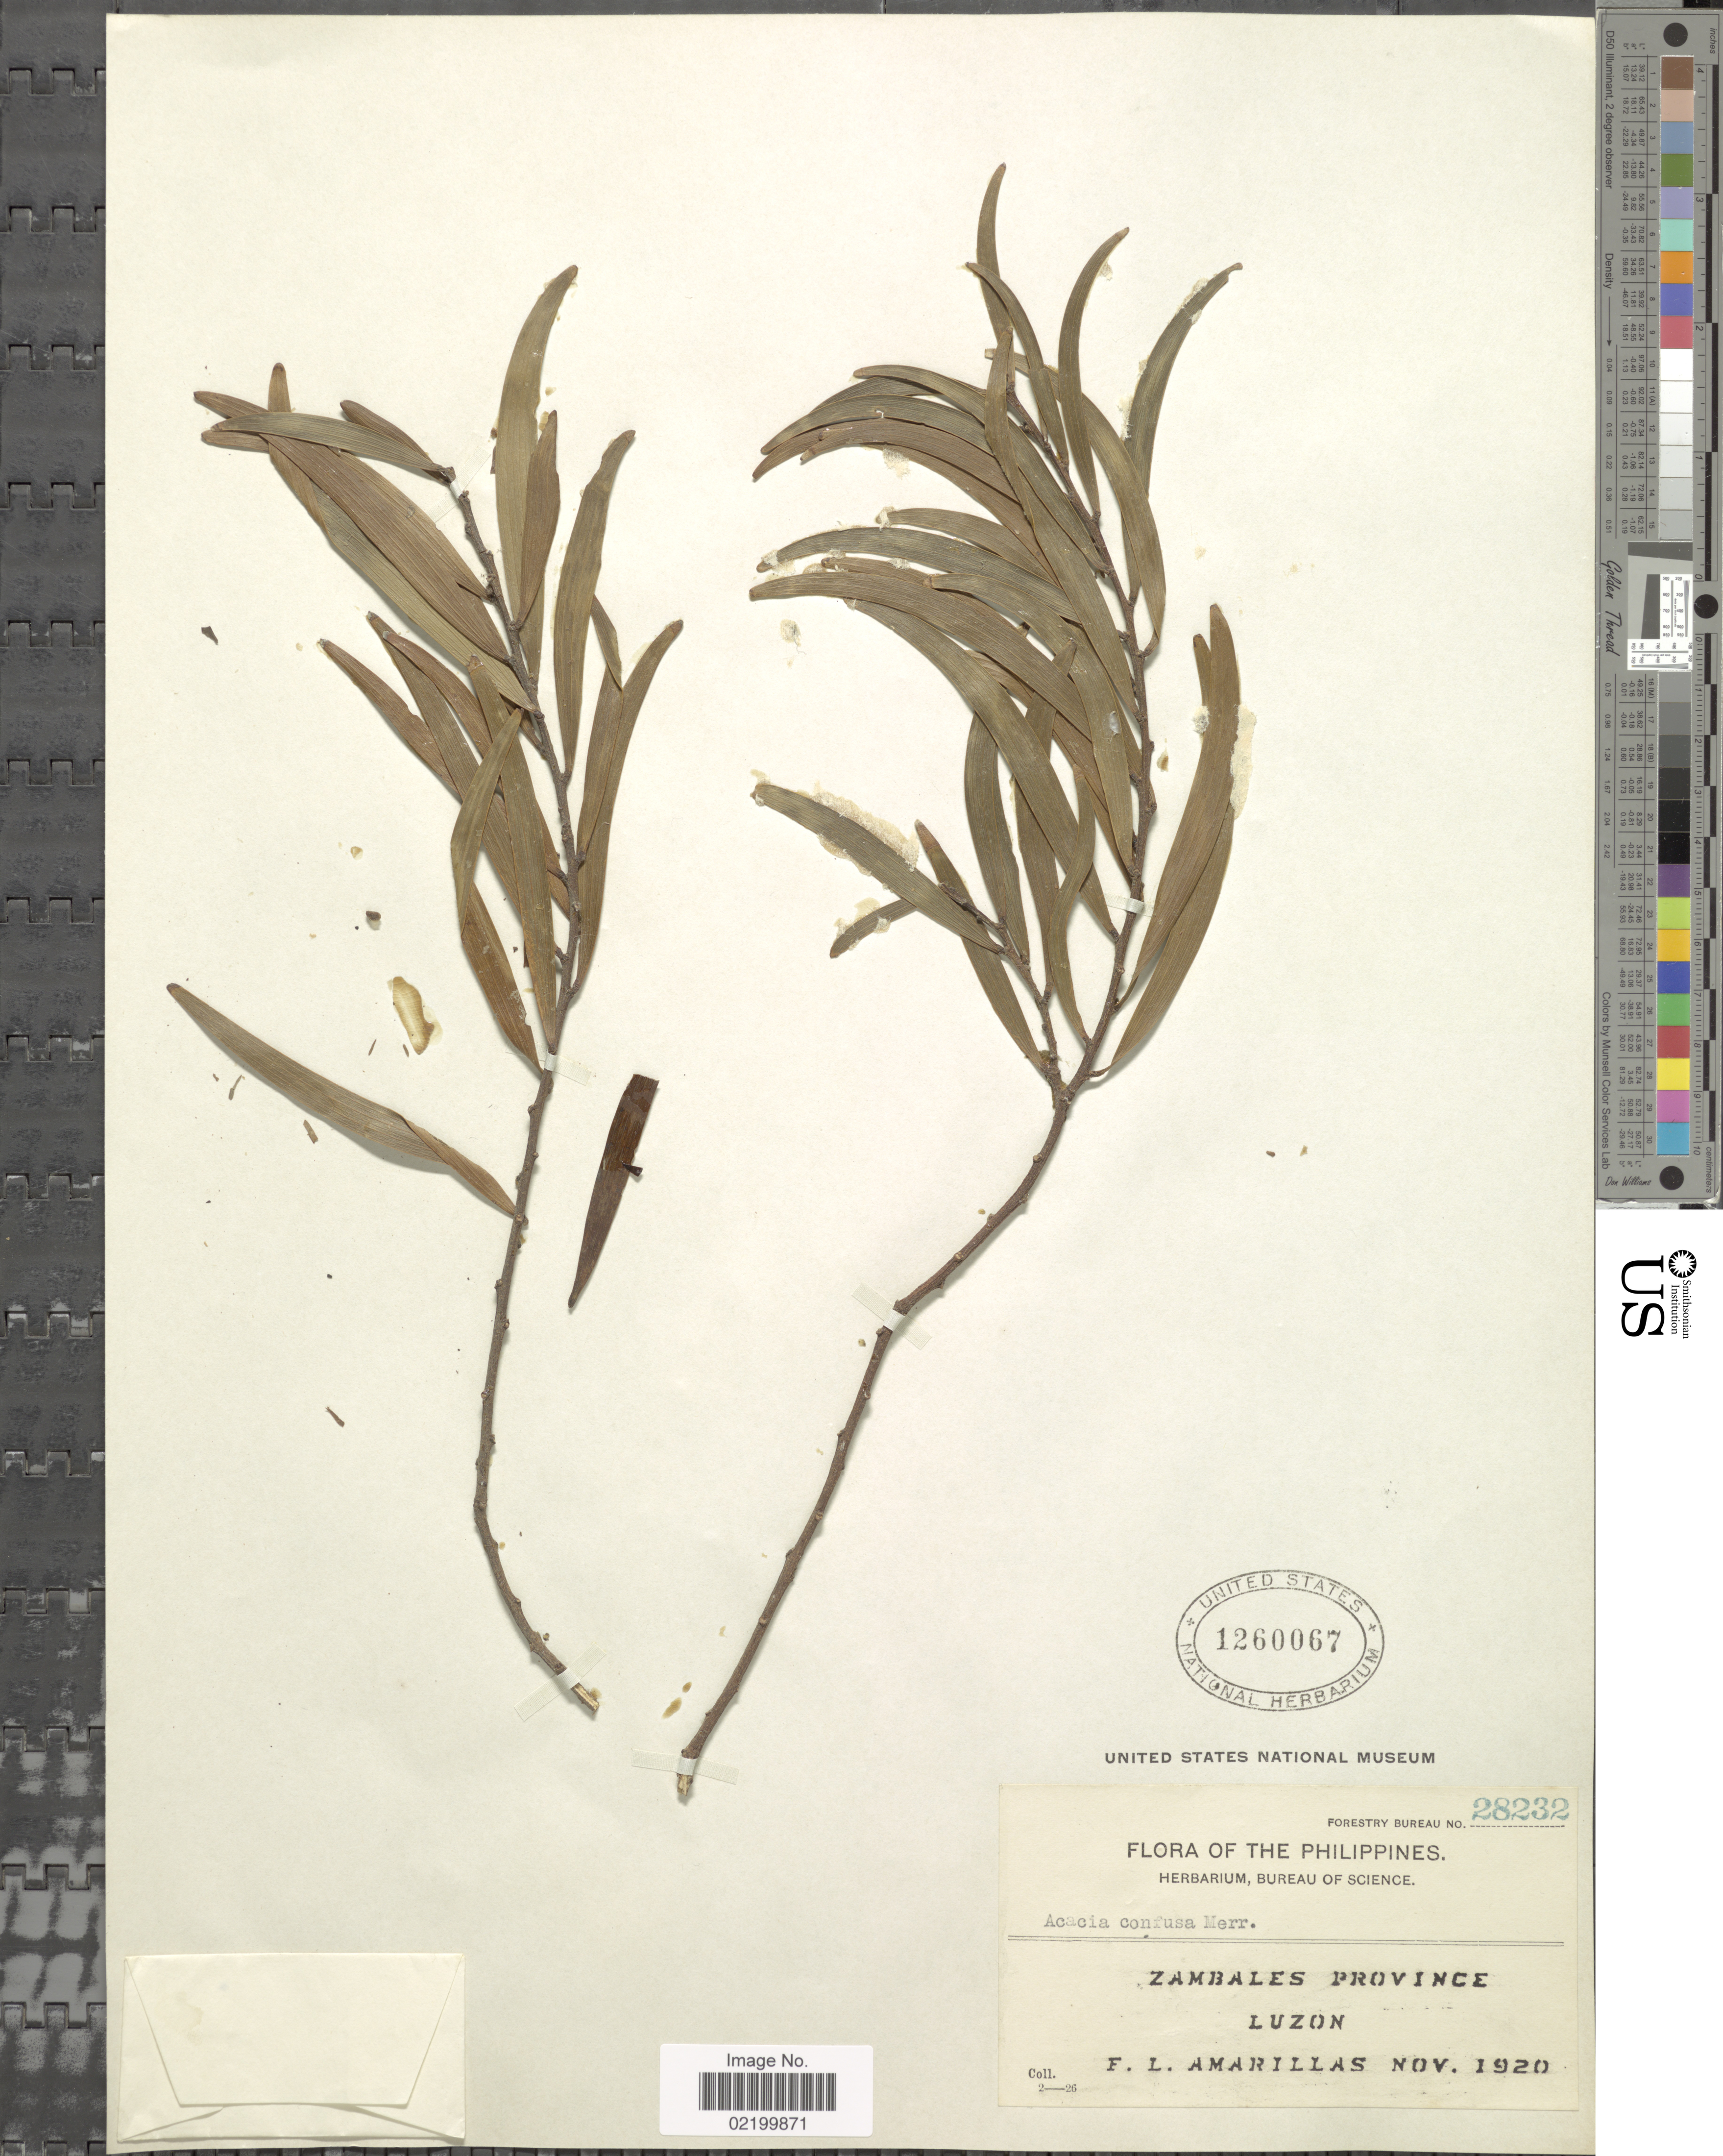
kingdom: Plantae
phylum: Tracheophyta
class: Magnoliopsida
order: Fabales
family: Fabaceae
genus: Acacia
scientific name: Acacia confusa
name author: Merr.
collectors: F. Amarillas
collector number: Forestry Bureau 28232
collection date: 1920-11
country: Philippines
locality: Zambales Province Luzon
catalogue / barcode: US 1260067